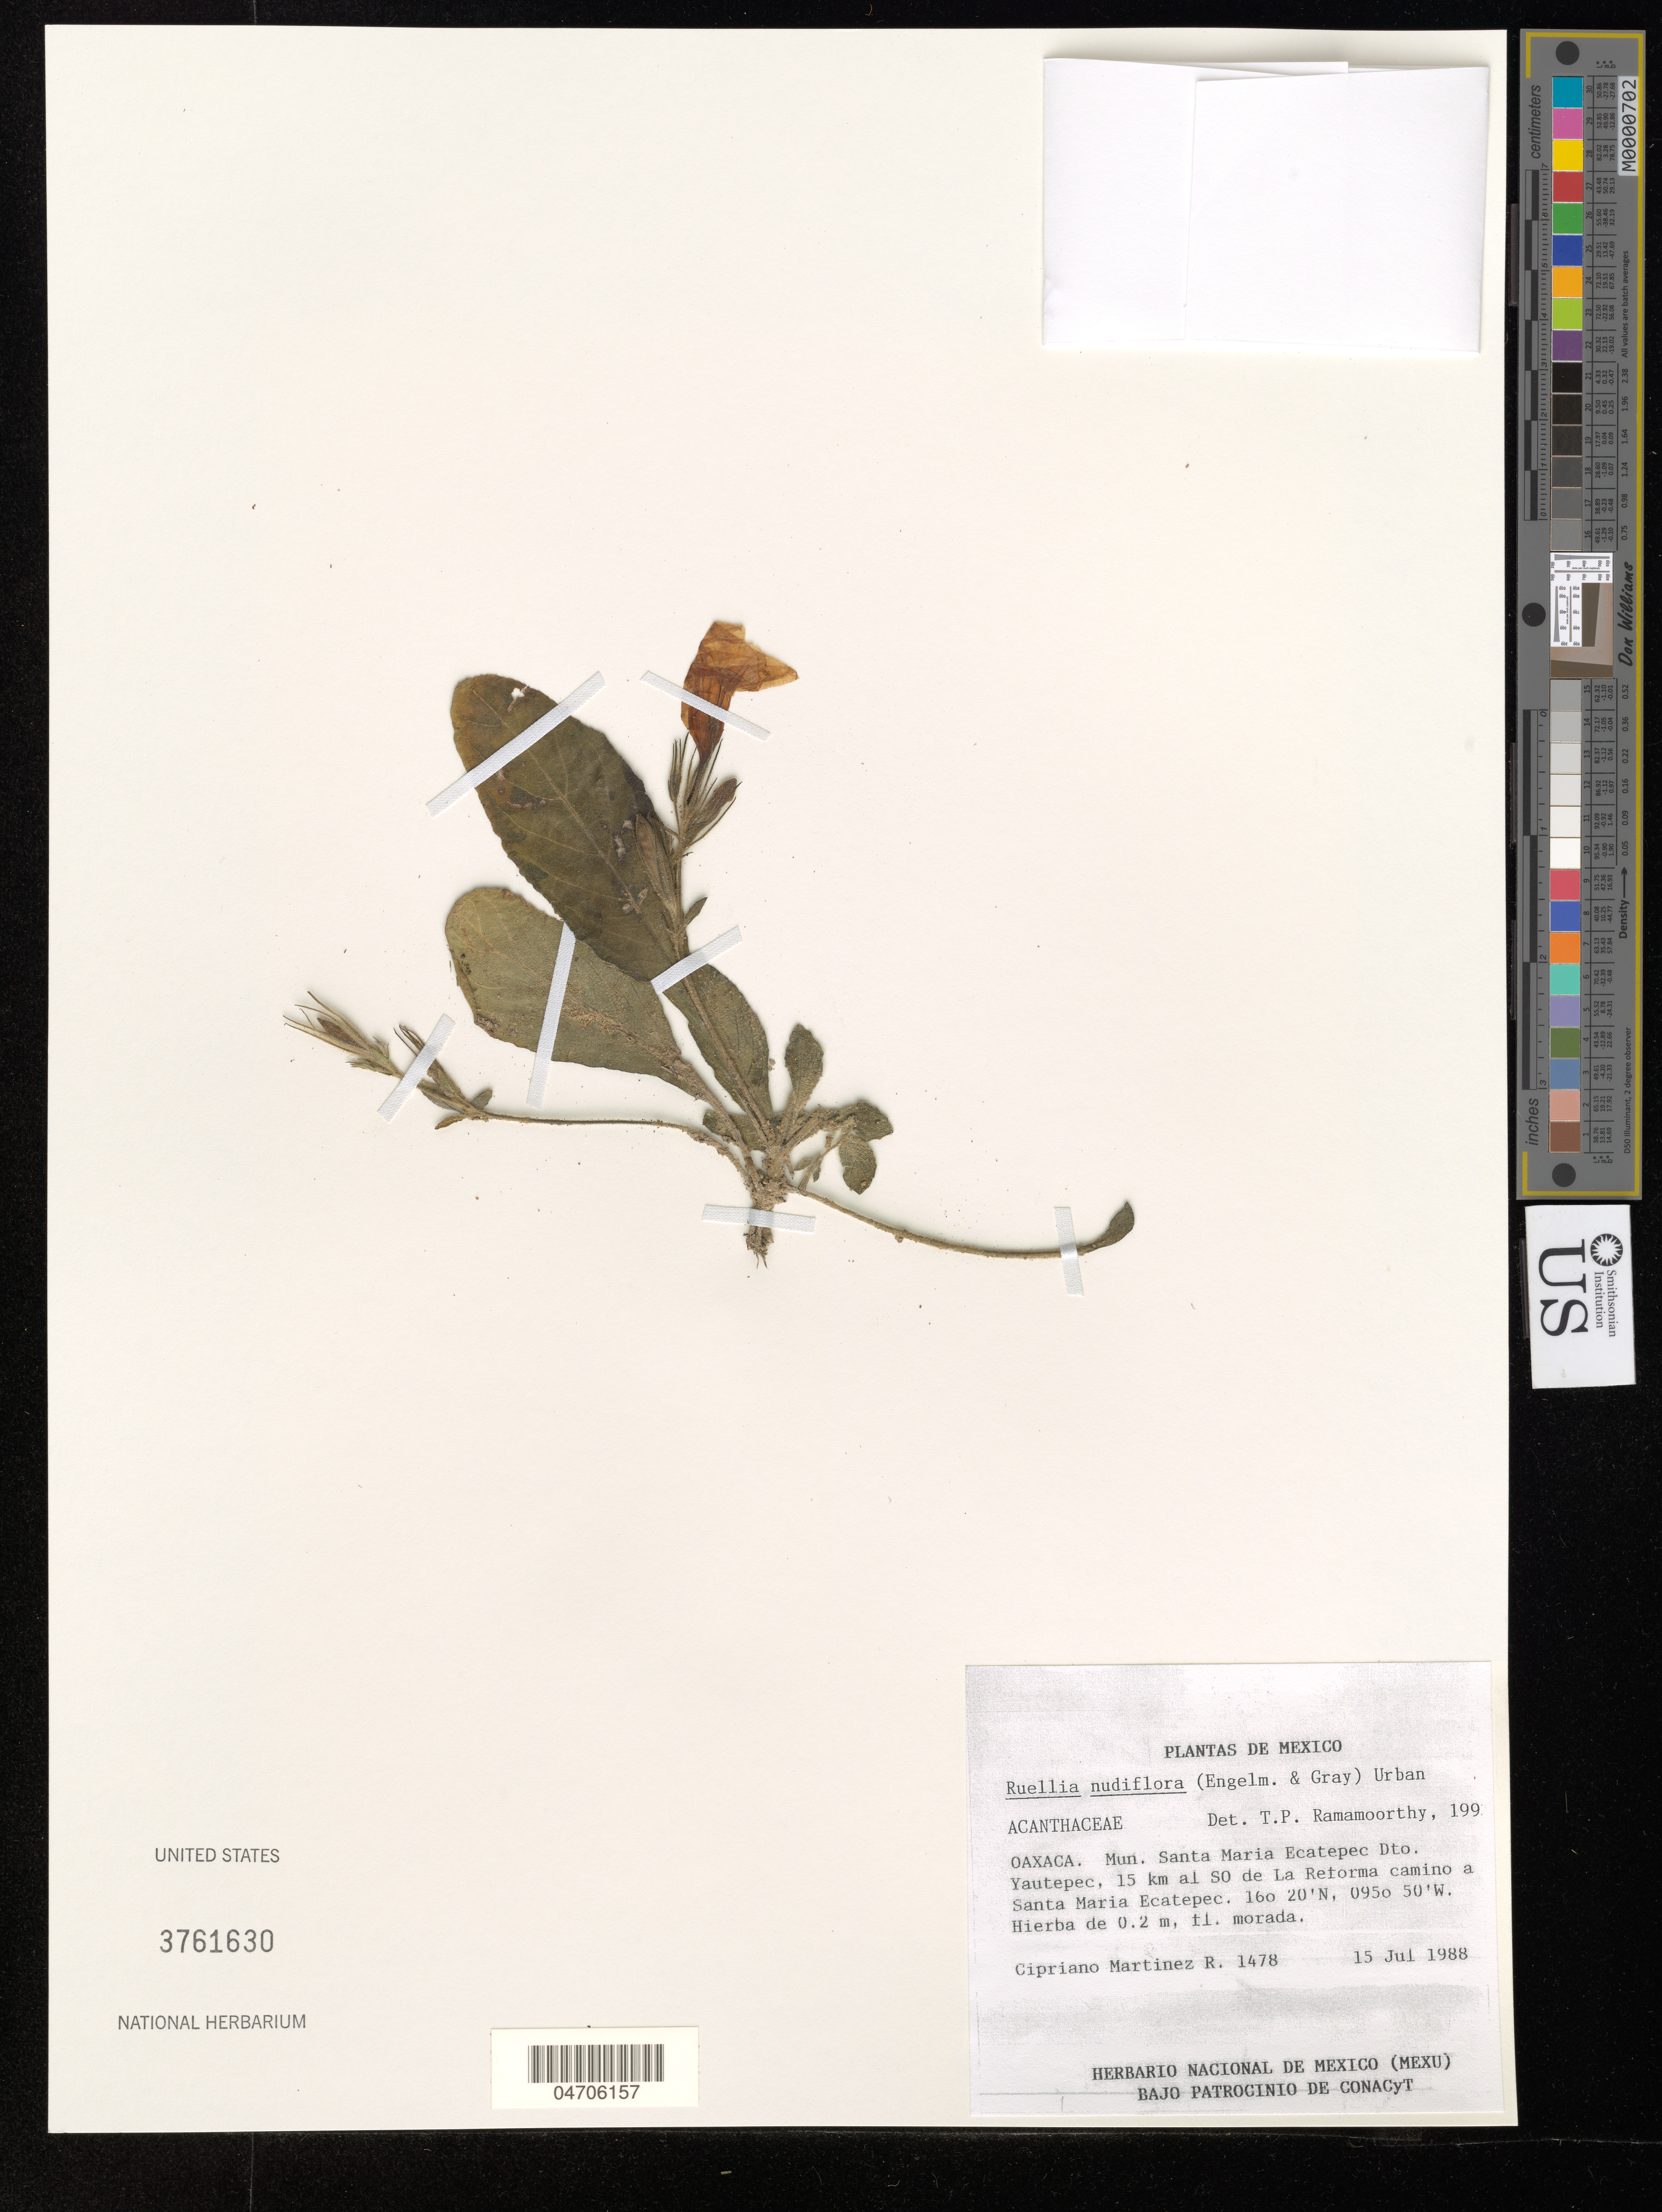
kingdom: Plantae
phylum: Tracheophyta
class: Magnoliopsida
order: Lamiales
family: Acanthaceae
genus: Ruellia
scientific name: Ruellia nudiflora var. yucatana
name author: Leonard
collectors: C. Martínez R.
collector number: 1478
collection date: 1988-07-15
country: Mexico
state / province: Oaxaca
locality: Mun. Santa Maria Ecatepec Dto. Yautepec, 15 km al SO de La Reforma camino a Santa Maria Ecatepec.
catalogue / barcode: US 3761630